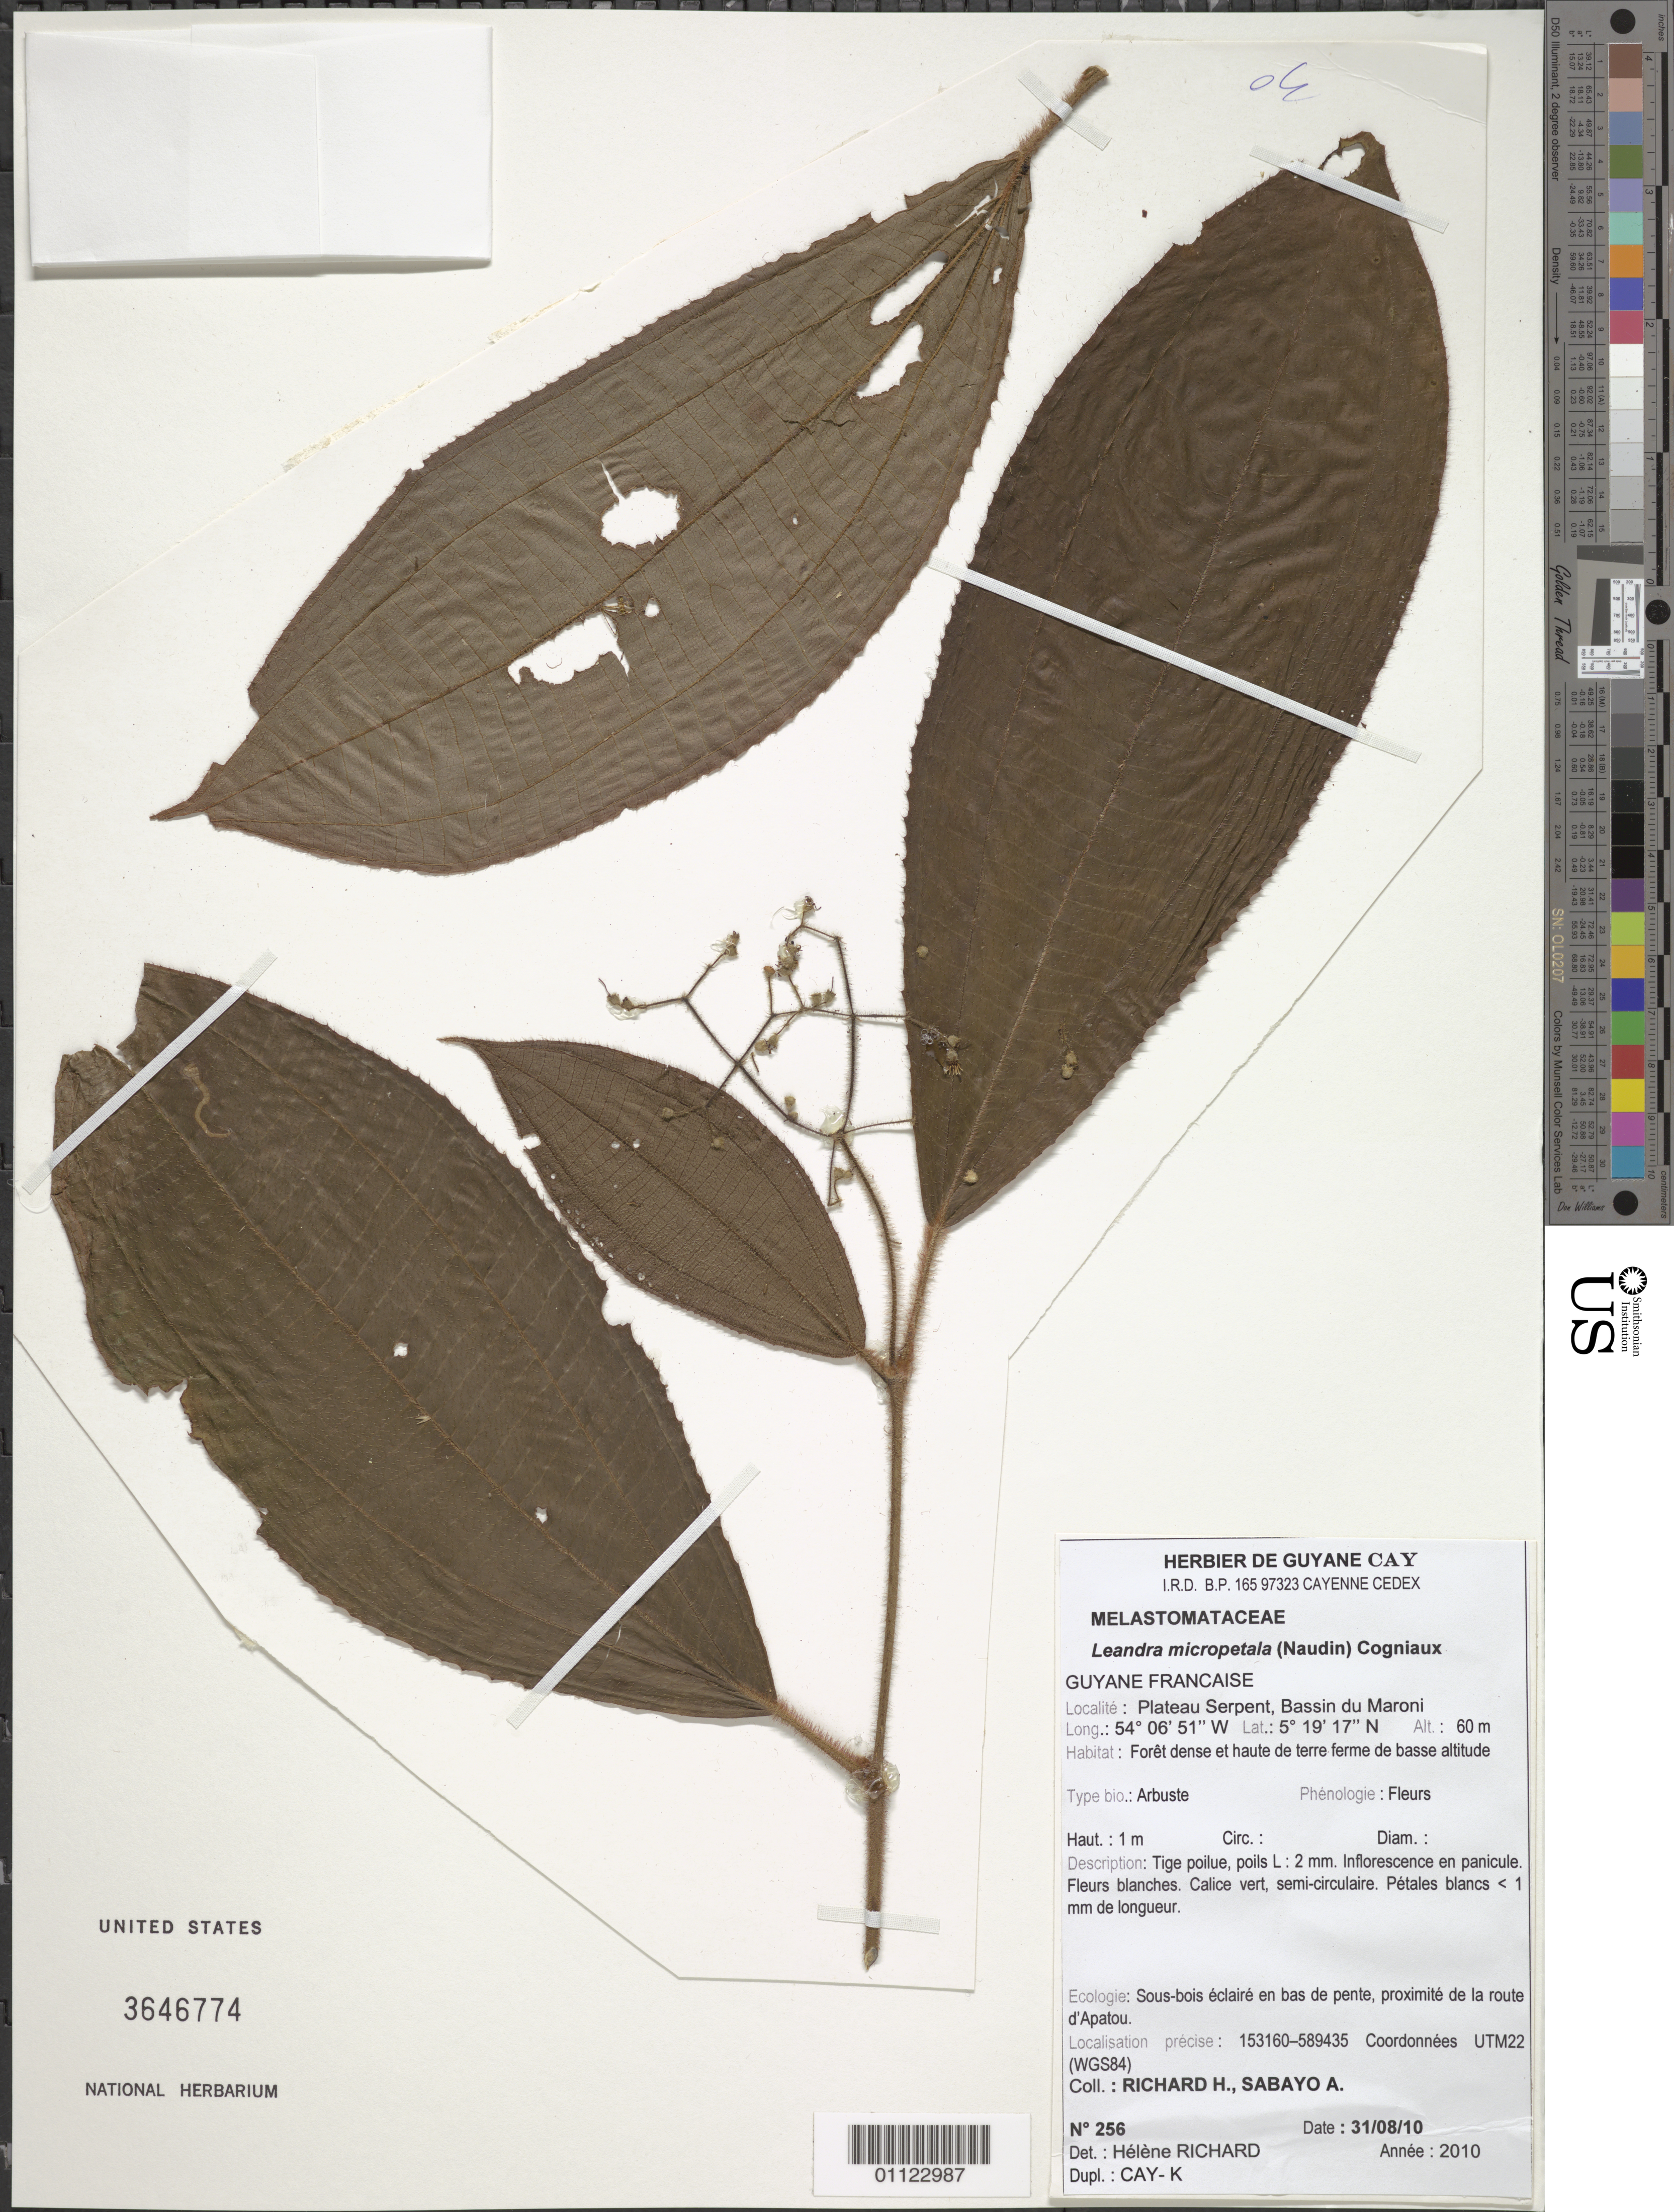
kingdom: Plantae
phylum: Tracheophyta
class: Magnoliopsida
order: Myrtales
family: Melastomataceae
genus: Leandra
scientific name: Leandra micropetala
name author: (Naudin) Cogn.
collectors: H. Richard & A. Sabayo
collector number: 256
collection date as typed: Transcribed d/m/y: 31/8/10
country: French Guiana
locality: Guyana Francaise, Plateau Serpent, Bassin du Maroni.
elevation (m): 60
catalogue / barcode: US 3646774